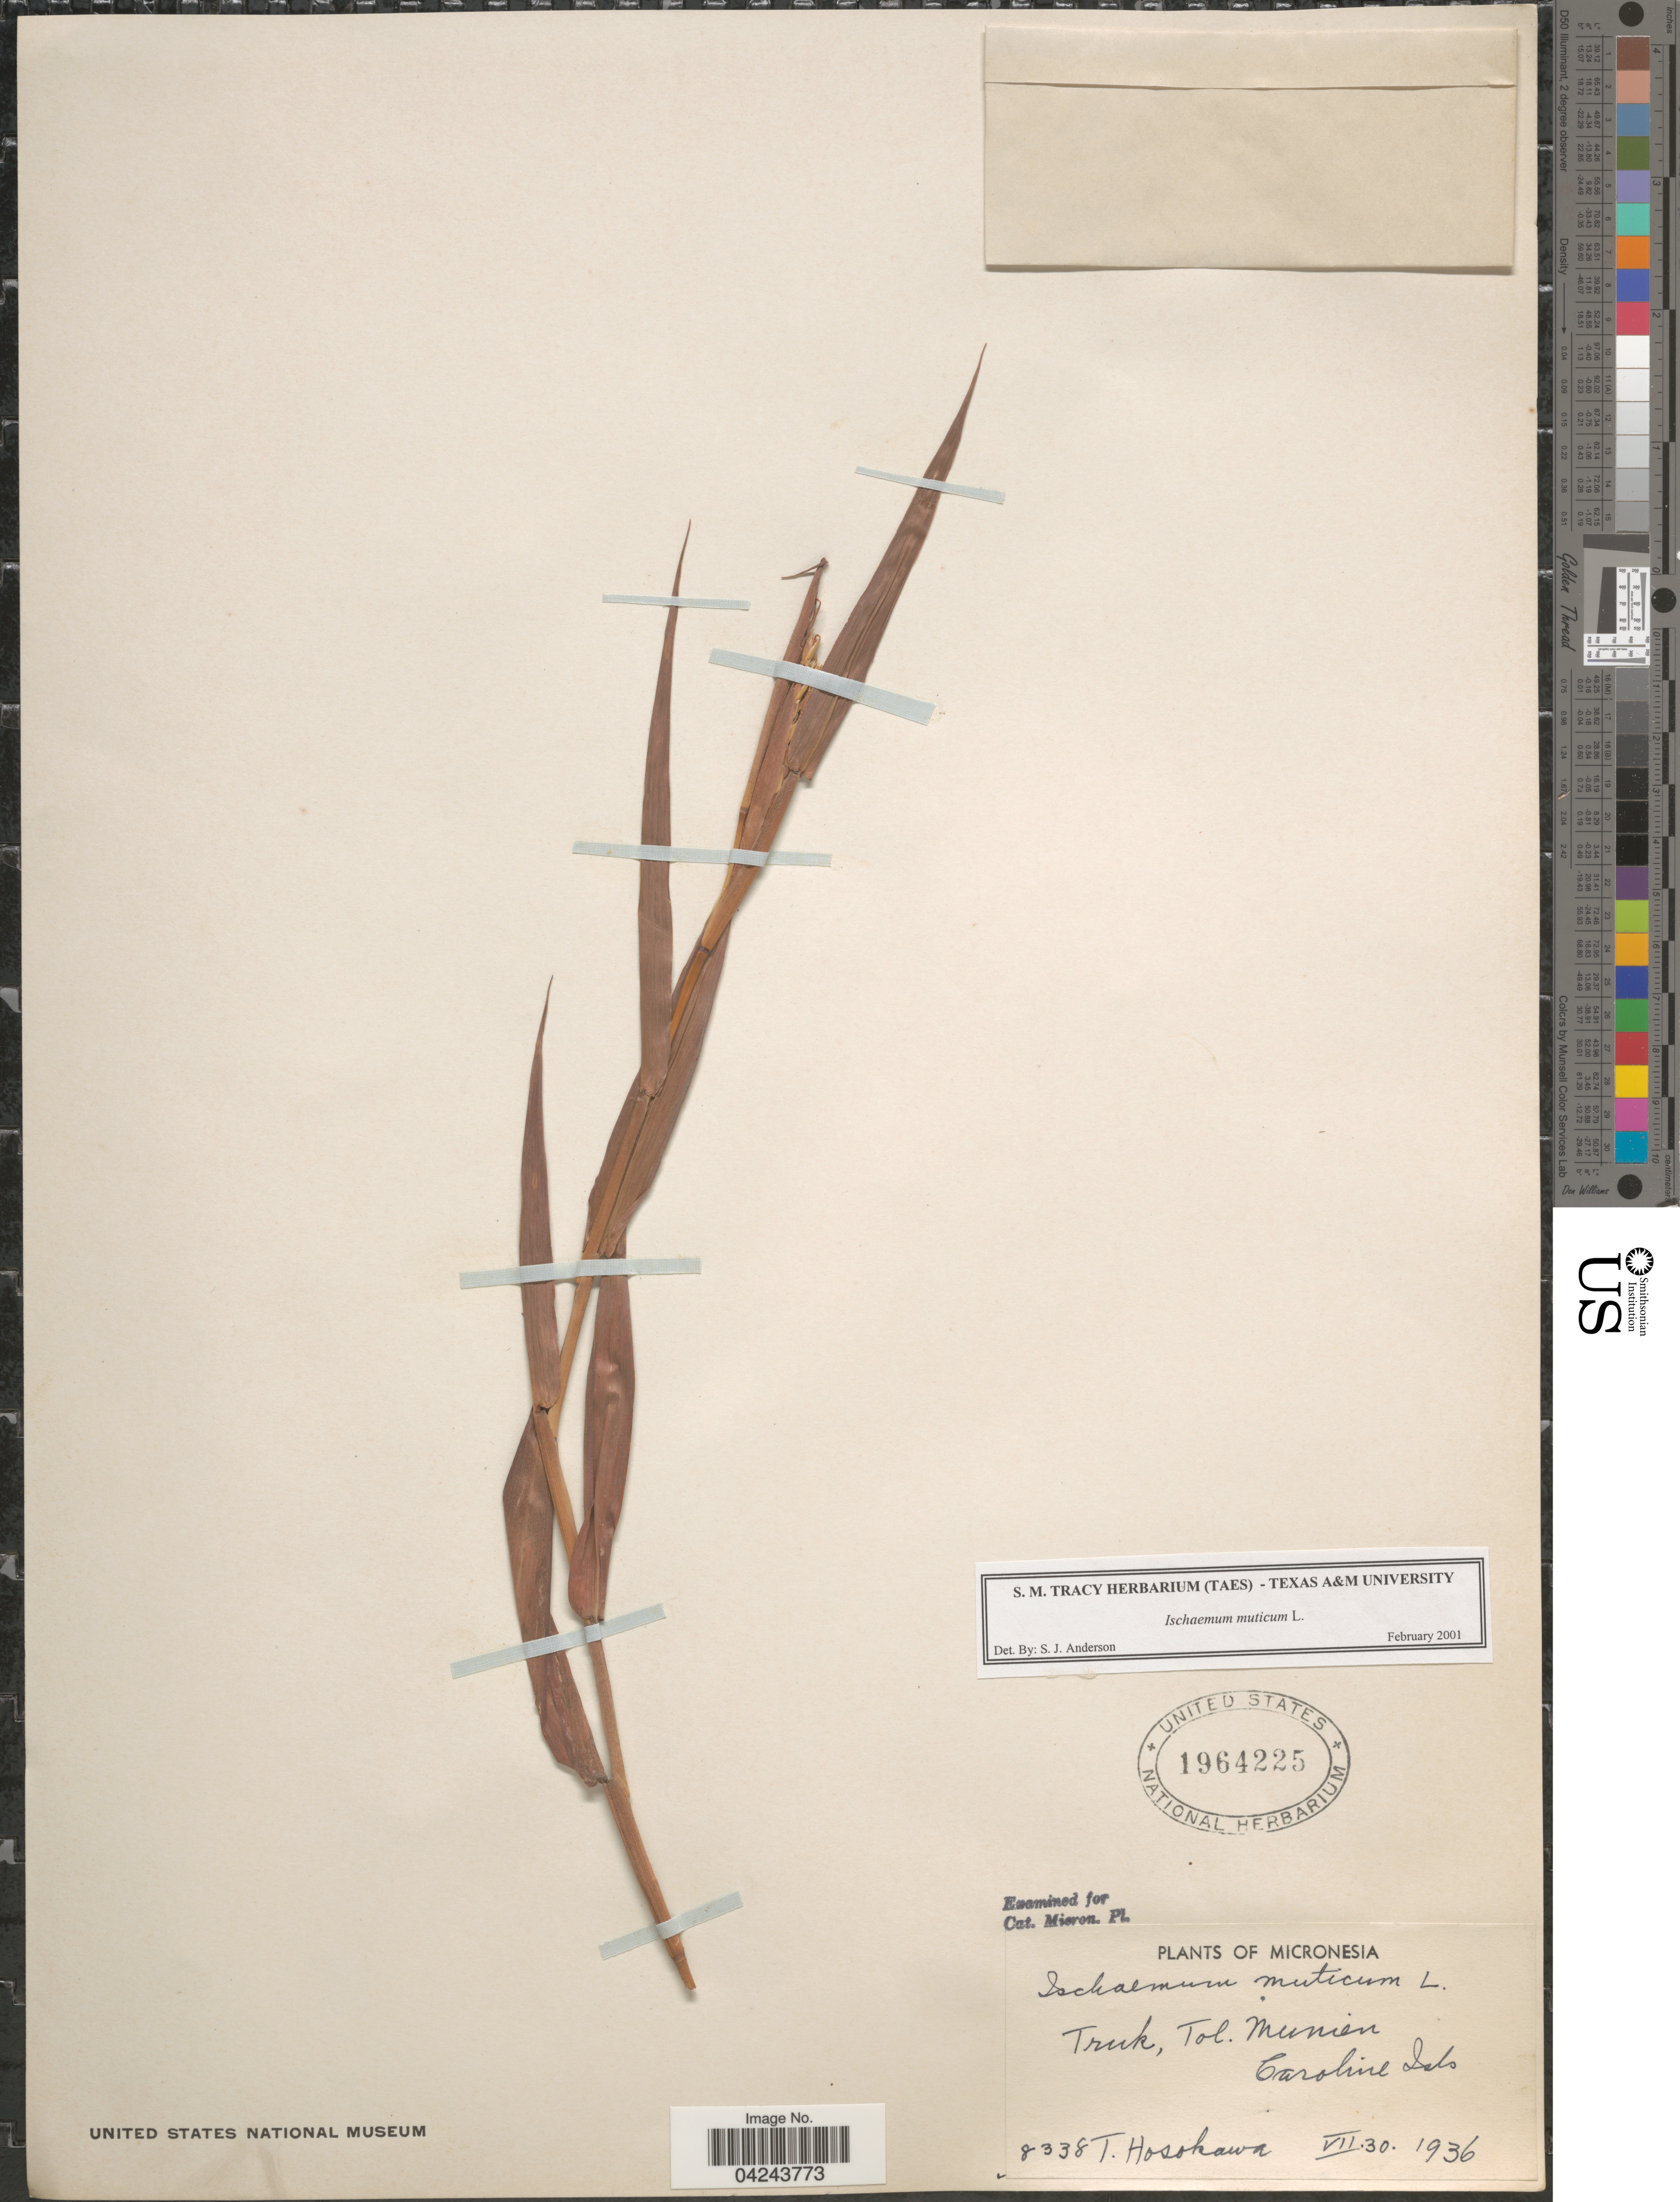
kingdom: Plantae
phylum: Tracheophyta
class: Liliopsida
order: Poales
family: Poaceae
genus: Ischaemum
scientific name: Ischaemum muticum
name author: L.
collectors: T. Hosokawa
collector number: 8338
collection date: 1936-07-30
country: Micronesia, Federated States of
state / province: Truk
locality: Tol. Munien. Caroline Ids.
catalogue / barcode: US 1964225